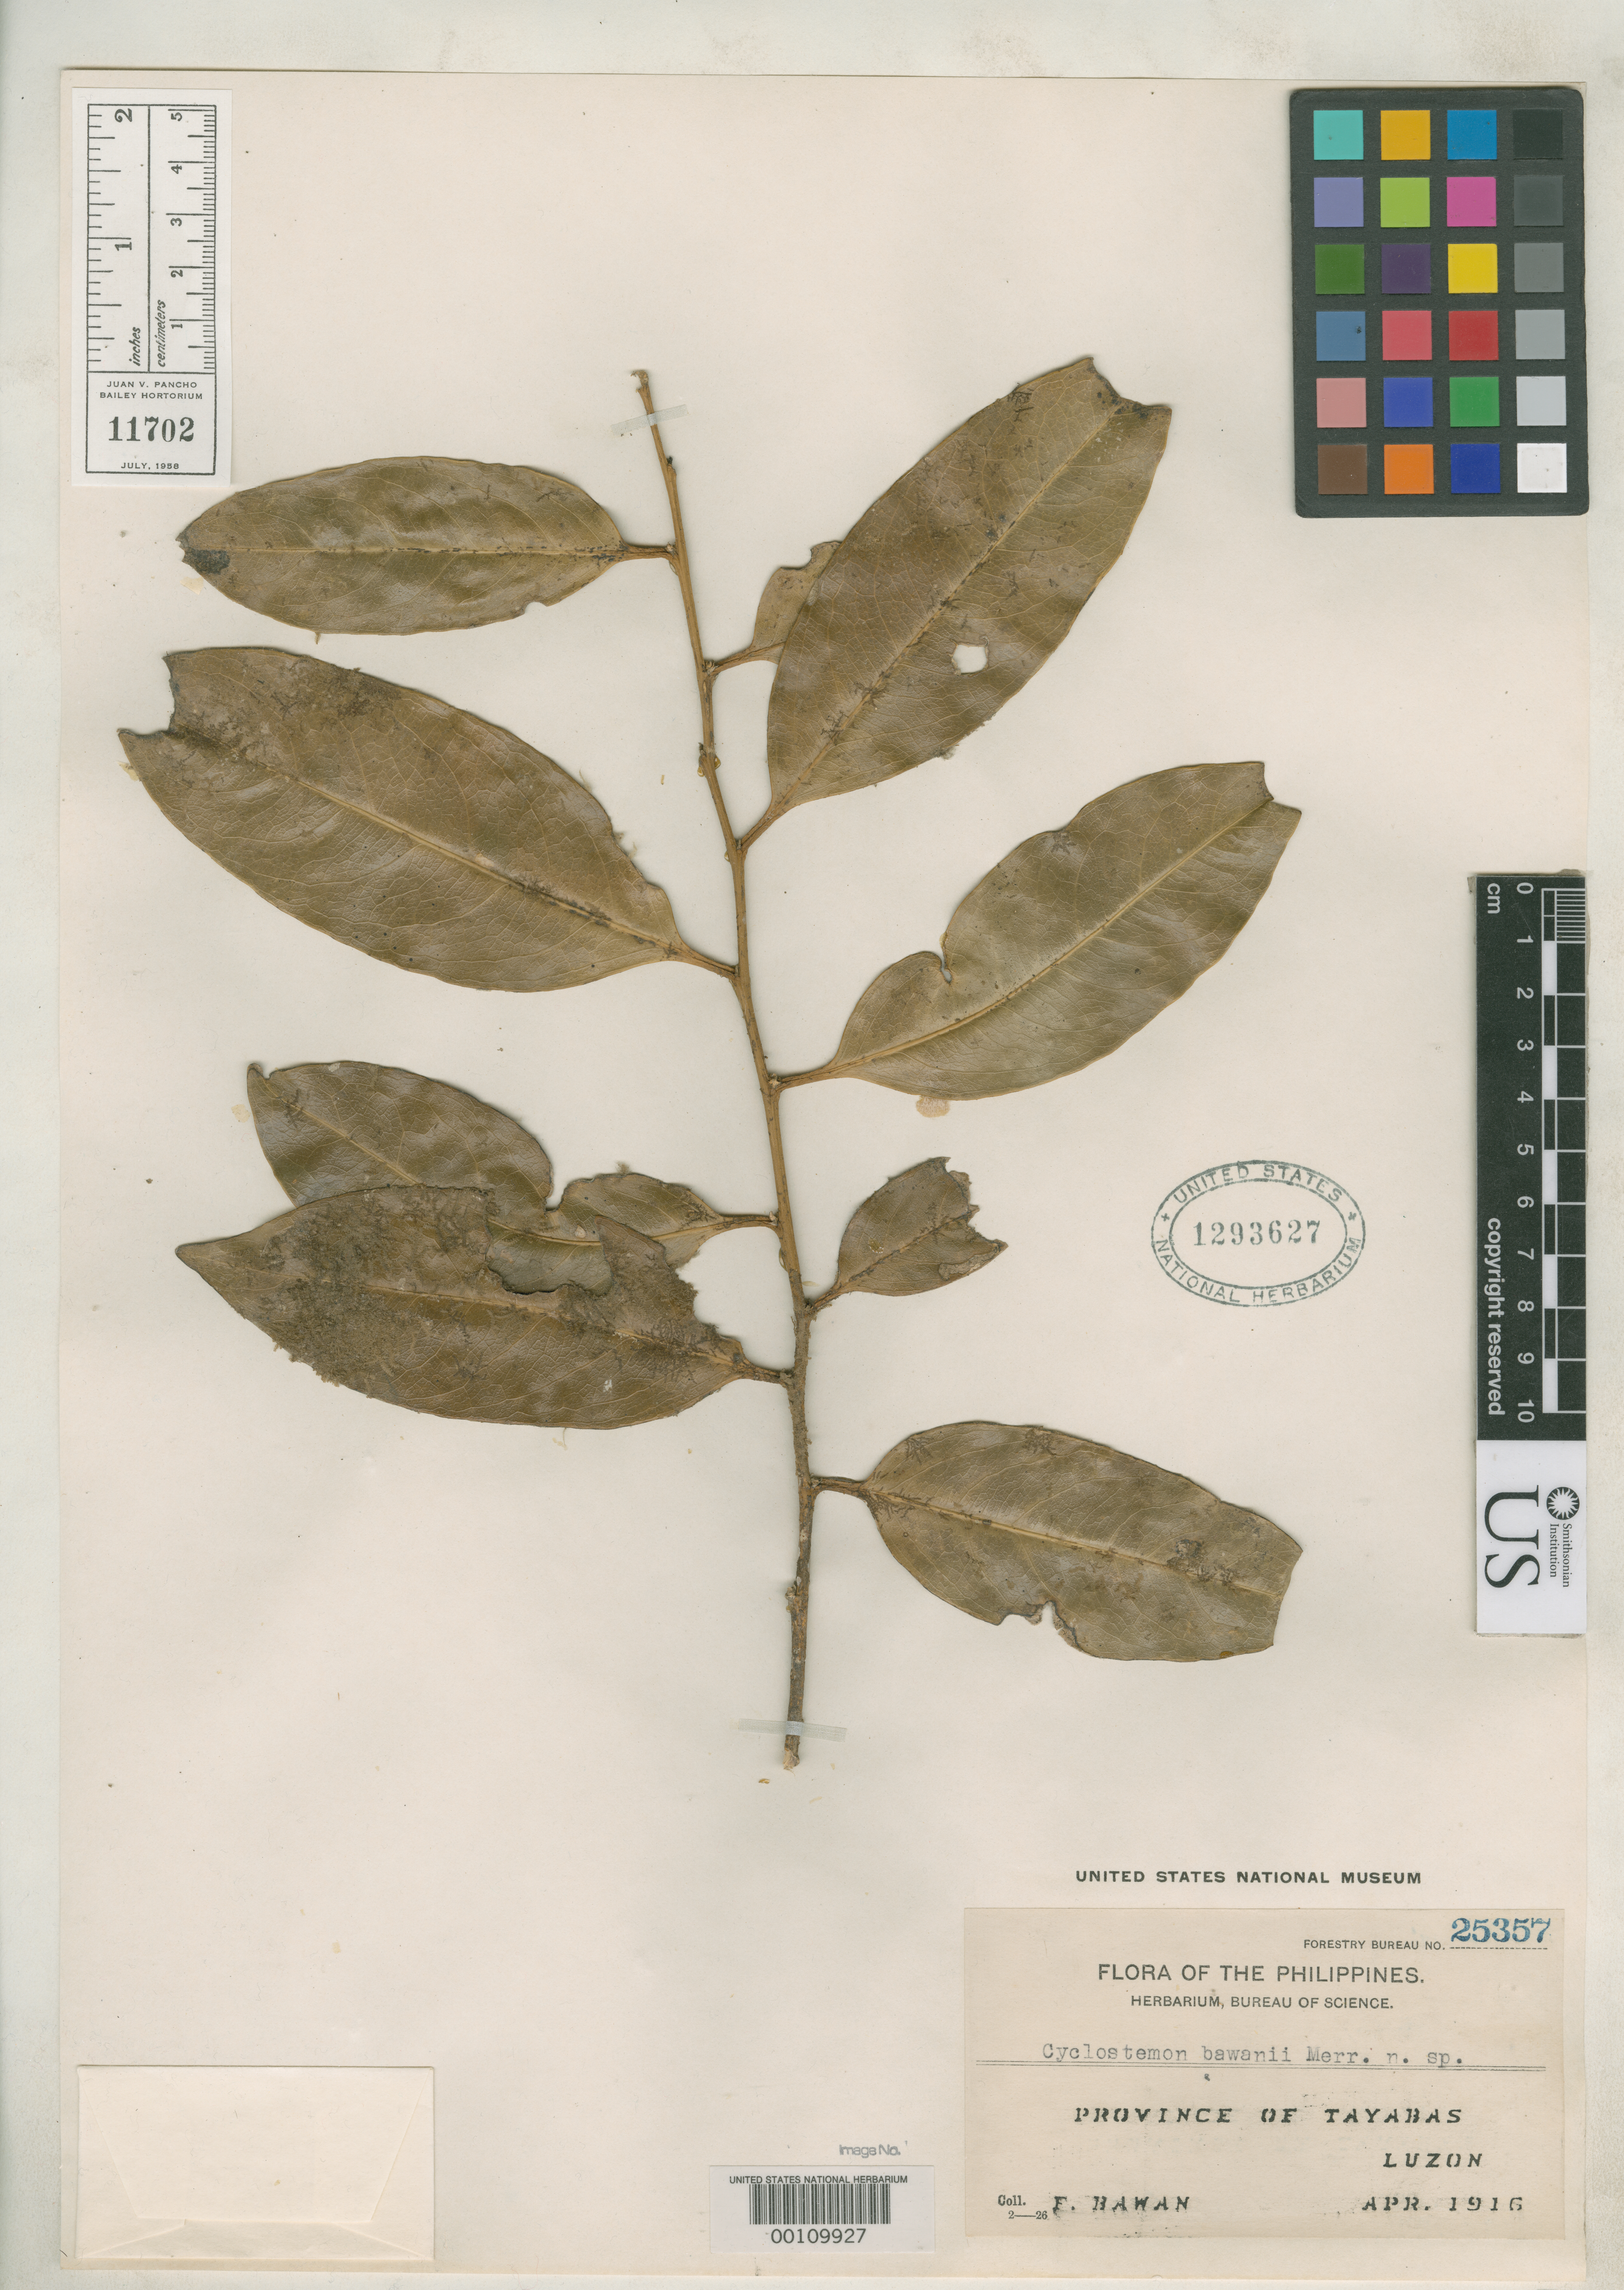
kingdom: Plantae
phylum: Tracheophyta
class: Magnoliopsida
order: Malpighiales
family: Putranjivaceae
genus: Cyclostemon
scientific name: Cyclostemon bawanii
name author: Merr.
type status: Isotype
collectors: F. Bawan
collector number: Bur. Sci. 25357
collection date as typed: Apr 1916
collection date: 1916-04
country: Philippines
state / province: Calabarzon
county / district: Quezon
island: Luzon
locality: Tayabas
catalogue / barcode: US 1293627